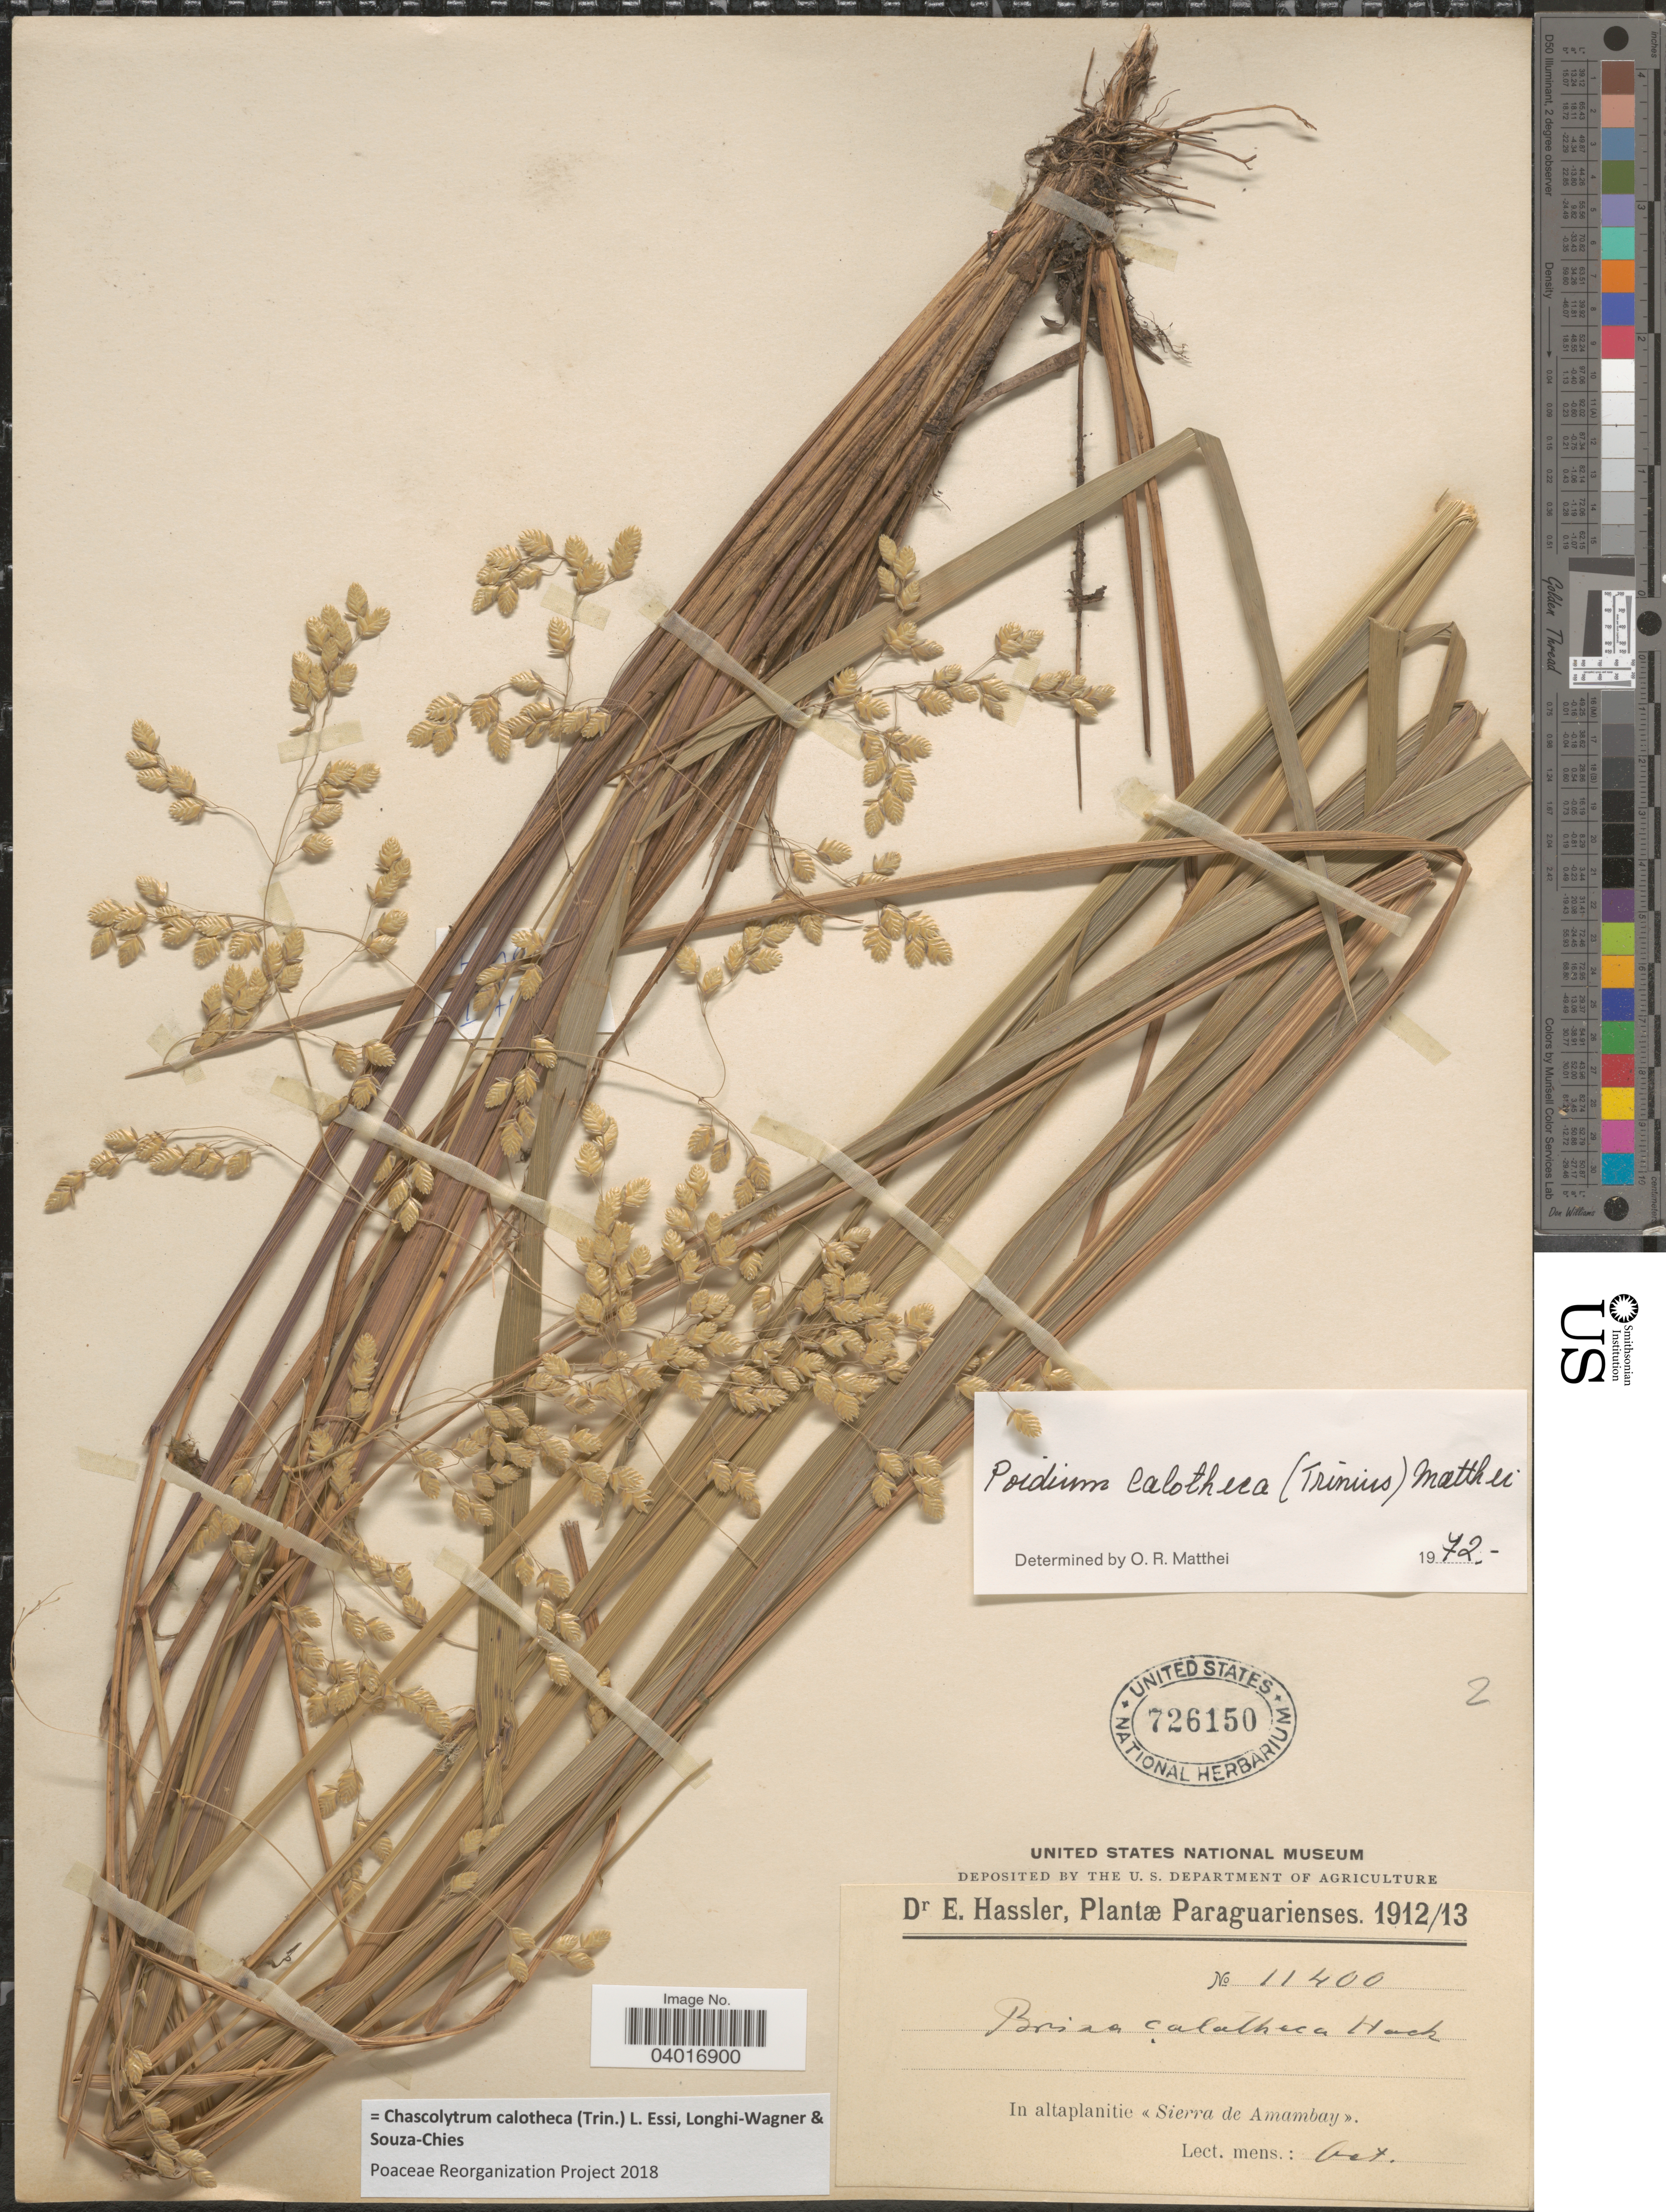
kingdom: Plantae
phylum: Tracheophyta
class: Liliopsida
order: Poales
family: Poaceae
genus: Chascolytrum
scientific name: Chascolytrum calotheca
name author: (Trin.) L. Essi et al.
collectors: E. Hassler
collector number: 11400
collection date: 1912-10/1913-10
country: Paraguay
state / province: Amambay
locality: In altaplanitie «Sierra de Amambay».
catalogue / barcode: US 726150